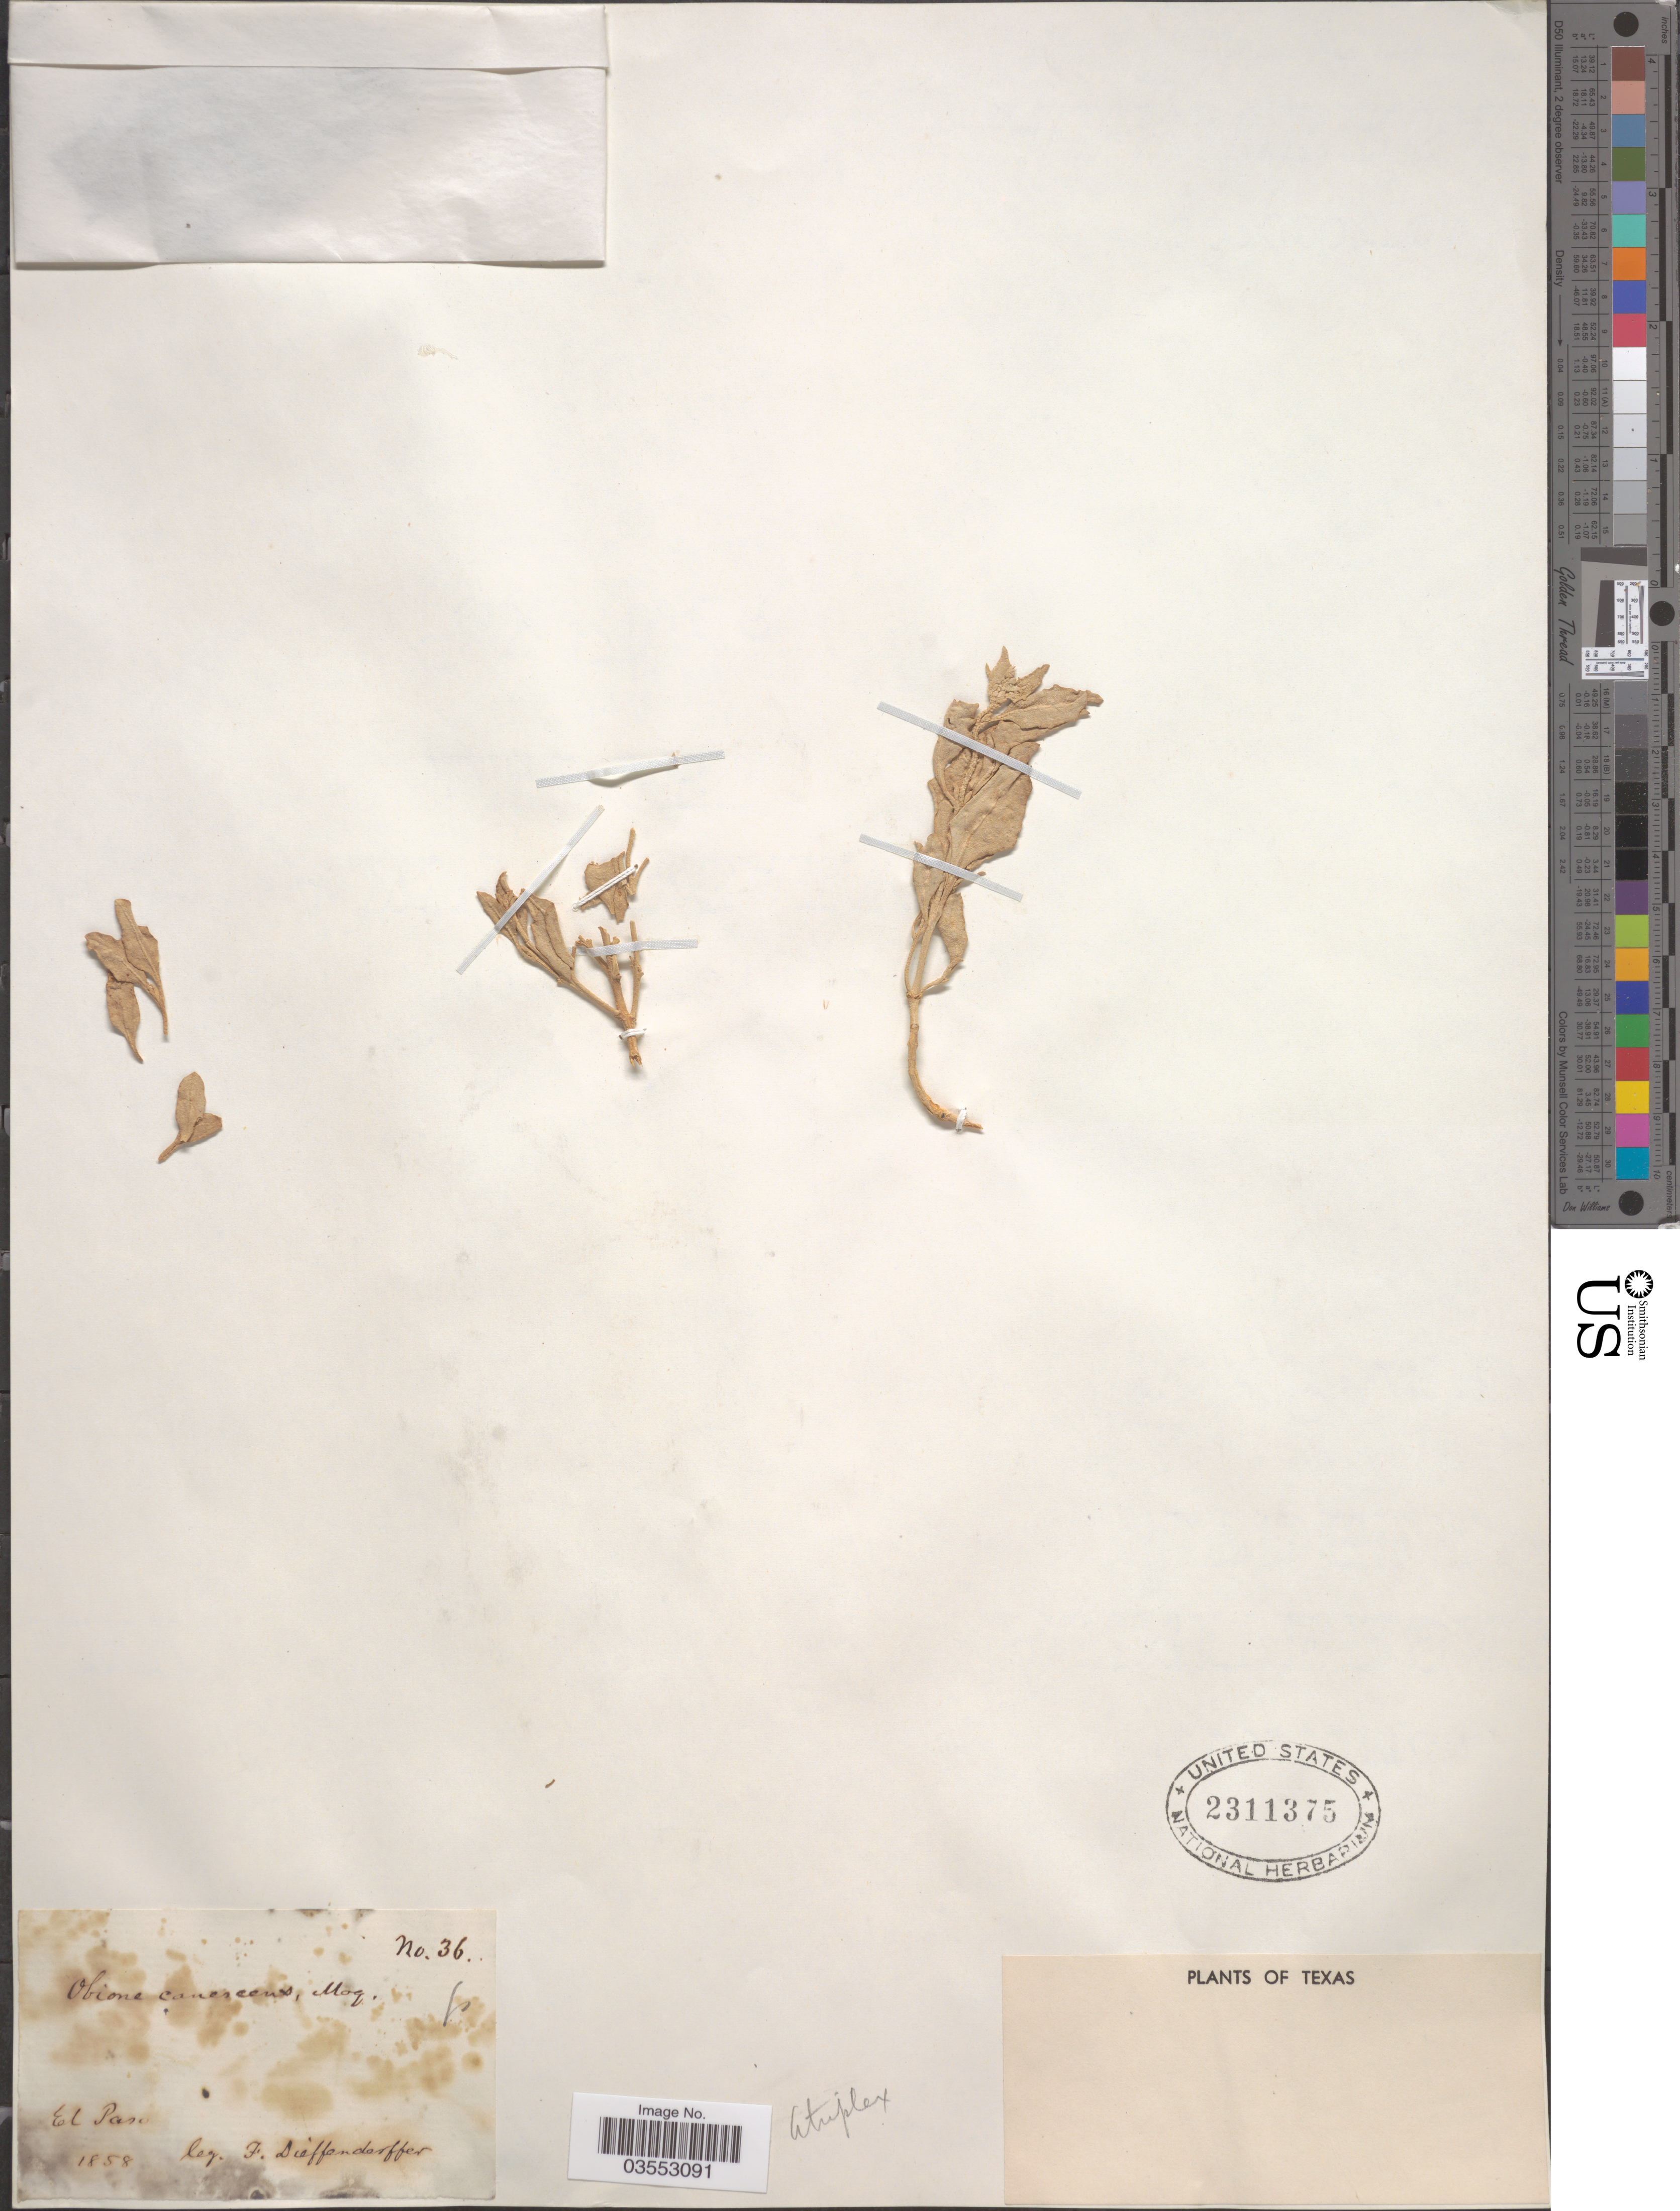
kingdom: Plantae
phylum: Tracheophyta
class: Magnoliopsida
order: Caryophyllales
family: Amaranthaceae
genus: Atriplex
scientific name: Atriplex sp.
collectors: F. Dieffenderffer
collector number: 36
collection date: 1858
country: United States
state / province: Texas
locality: El Paso.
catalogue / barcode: US 2311375